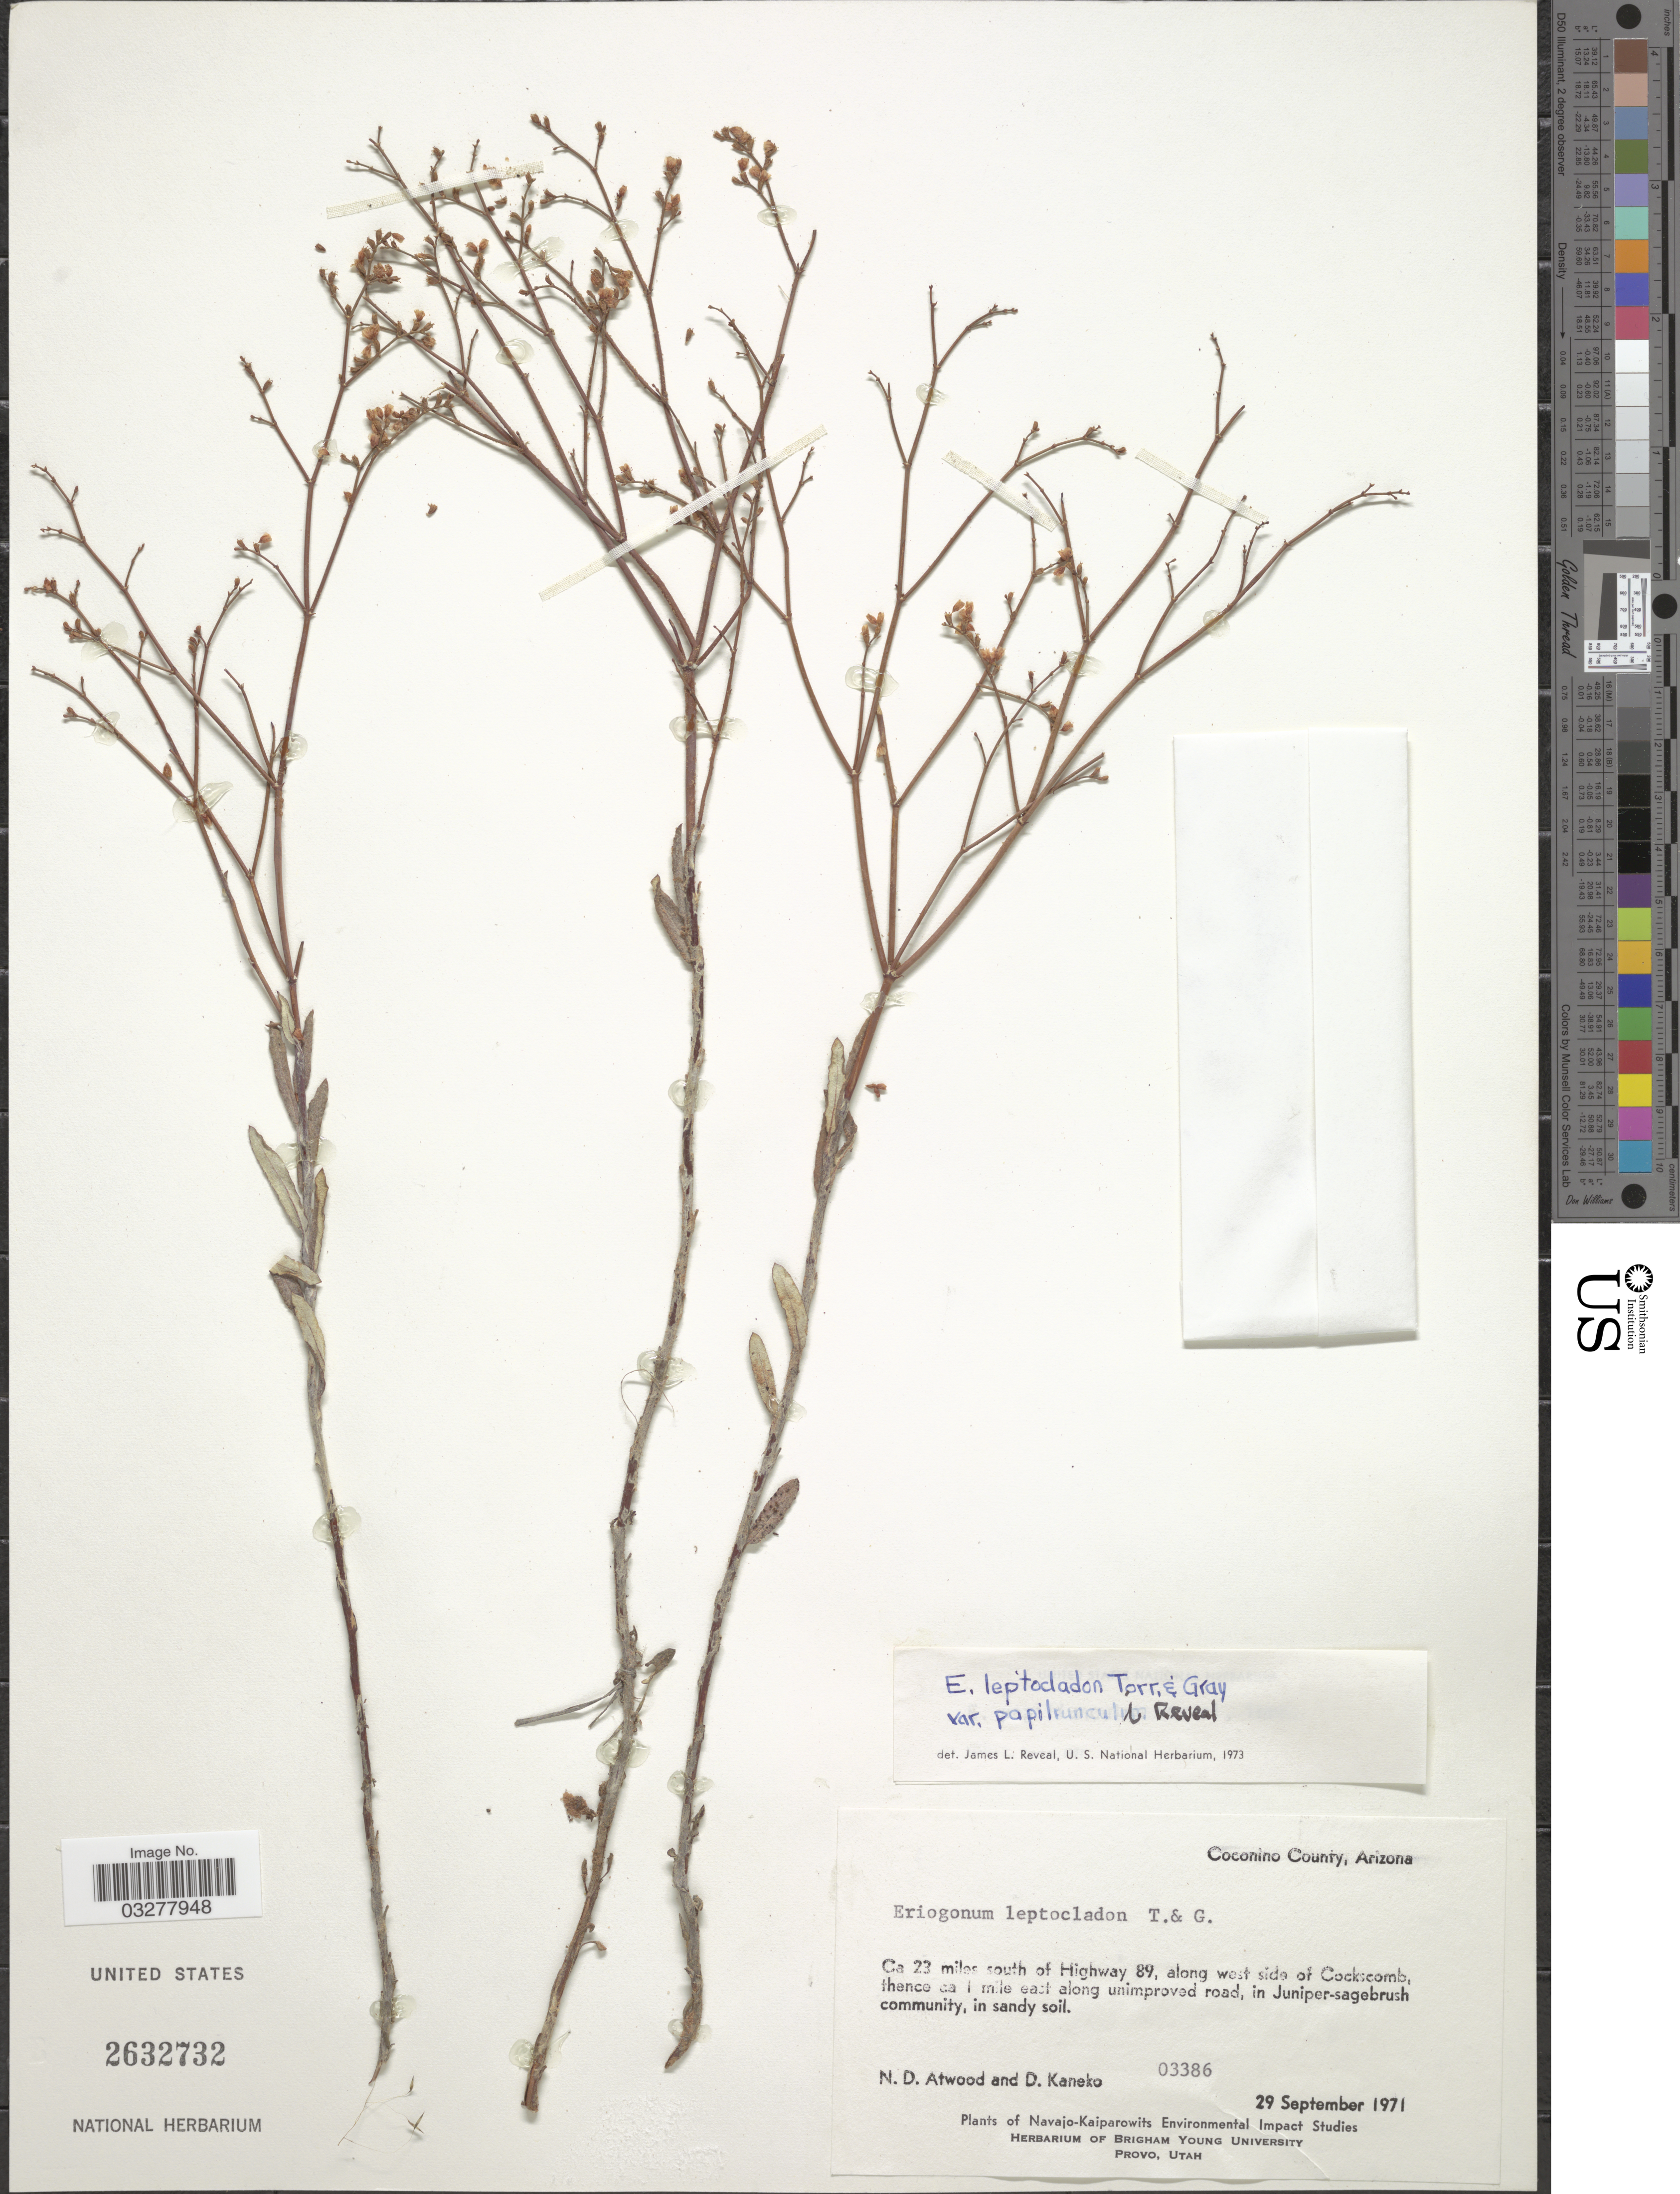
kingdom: Plantae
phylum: Tracheophyta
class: Magnoliopsida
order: Caryophyllales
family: Polygonaceae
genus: Eriogonum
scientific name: Eriogonum leptocladon var. papiliunculi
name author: Reveal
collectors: N. Atwood & D. Kaneko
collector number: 03386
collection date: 1971-09-29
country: United States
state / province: Arizona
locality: Coconino County. Ca 23 miles south of Highway 89, along wet side of Cockscomb, thence ca 1 mile east along unimproved road.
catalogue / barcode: US 2632732